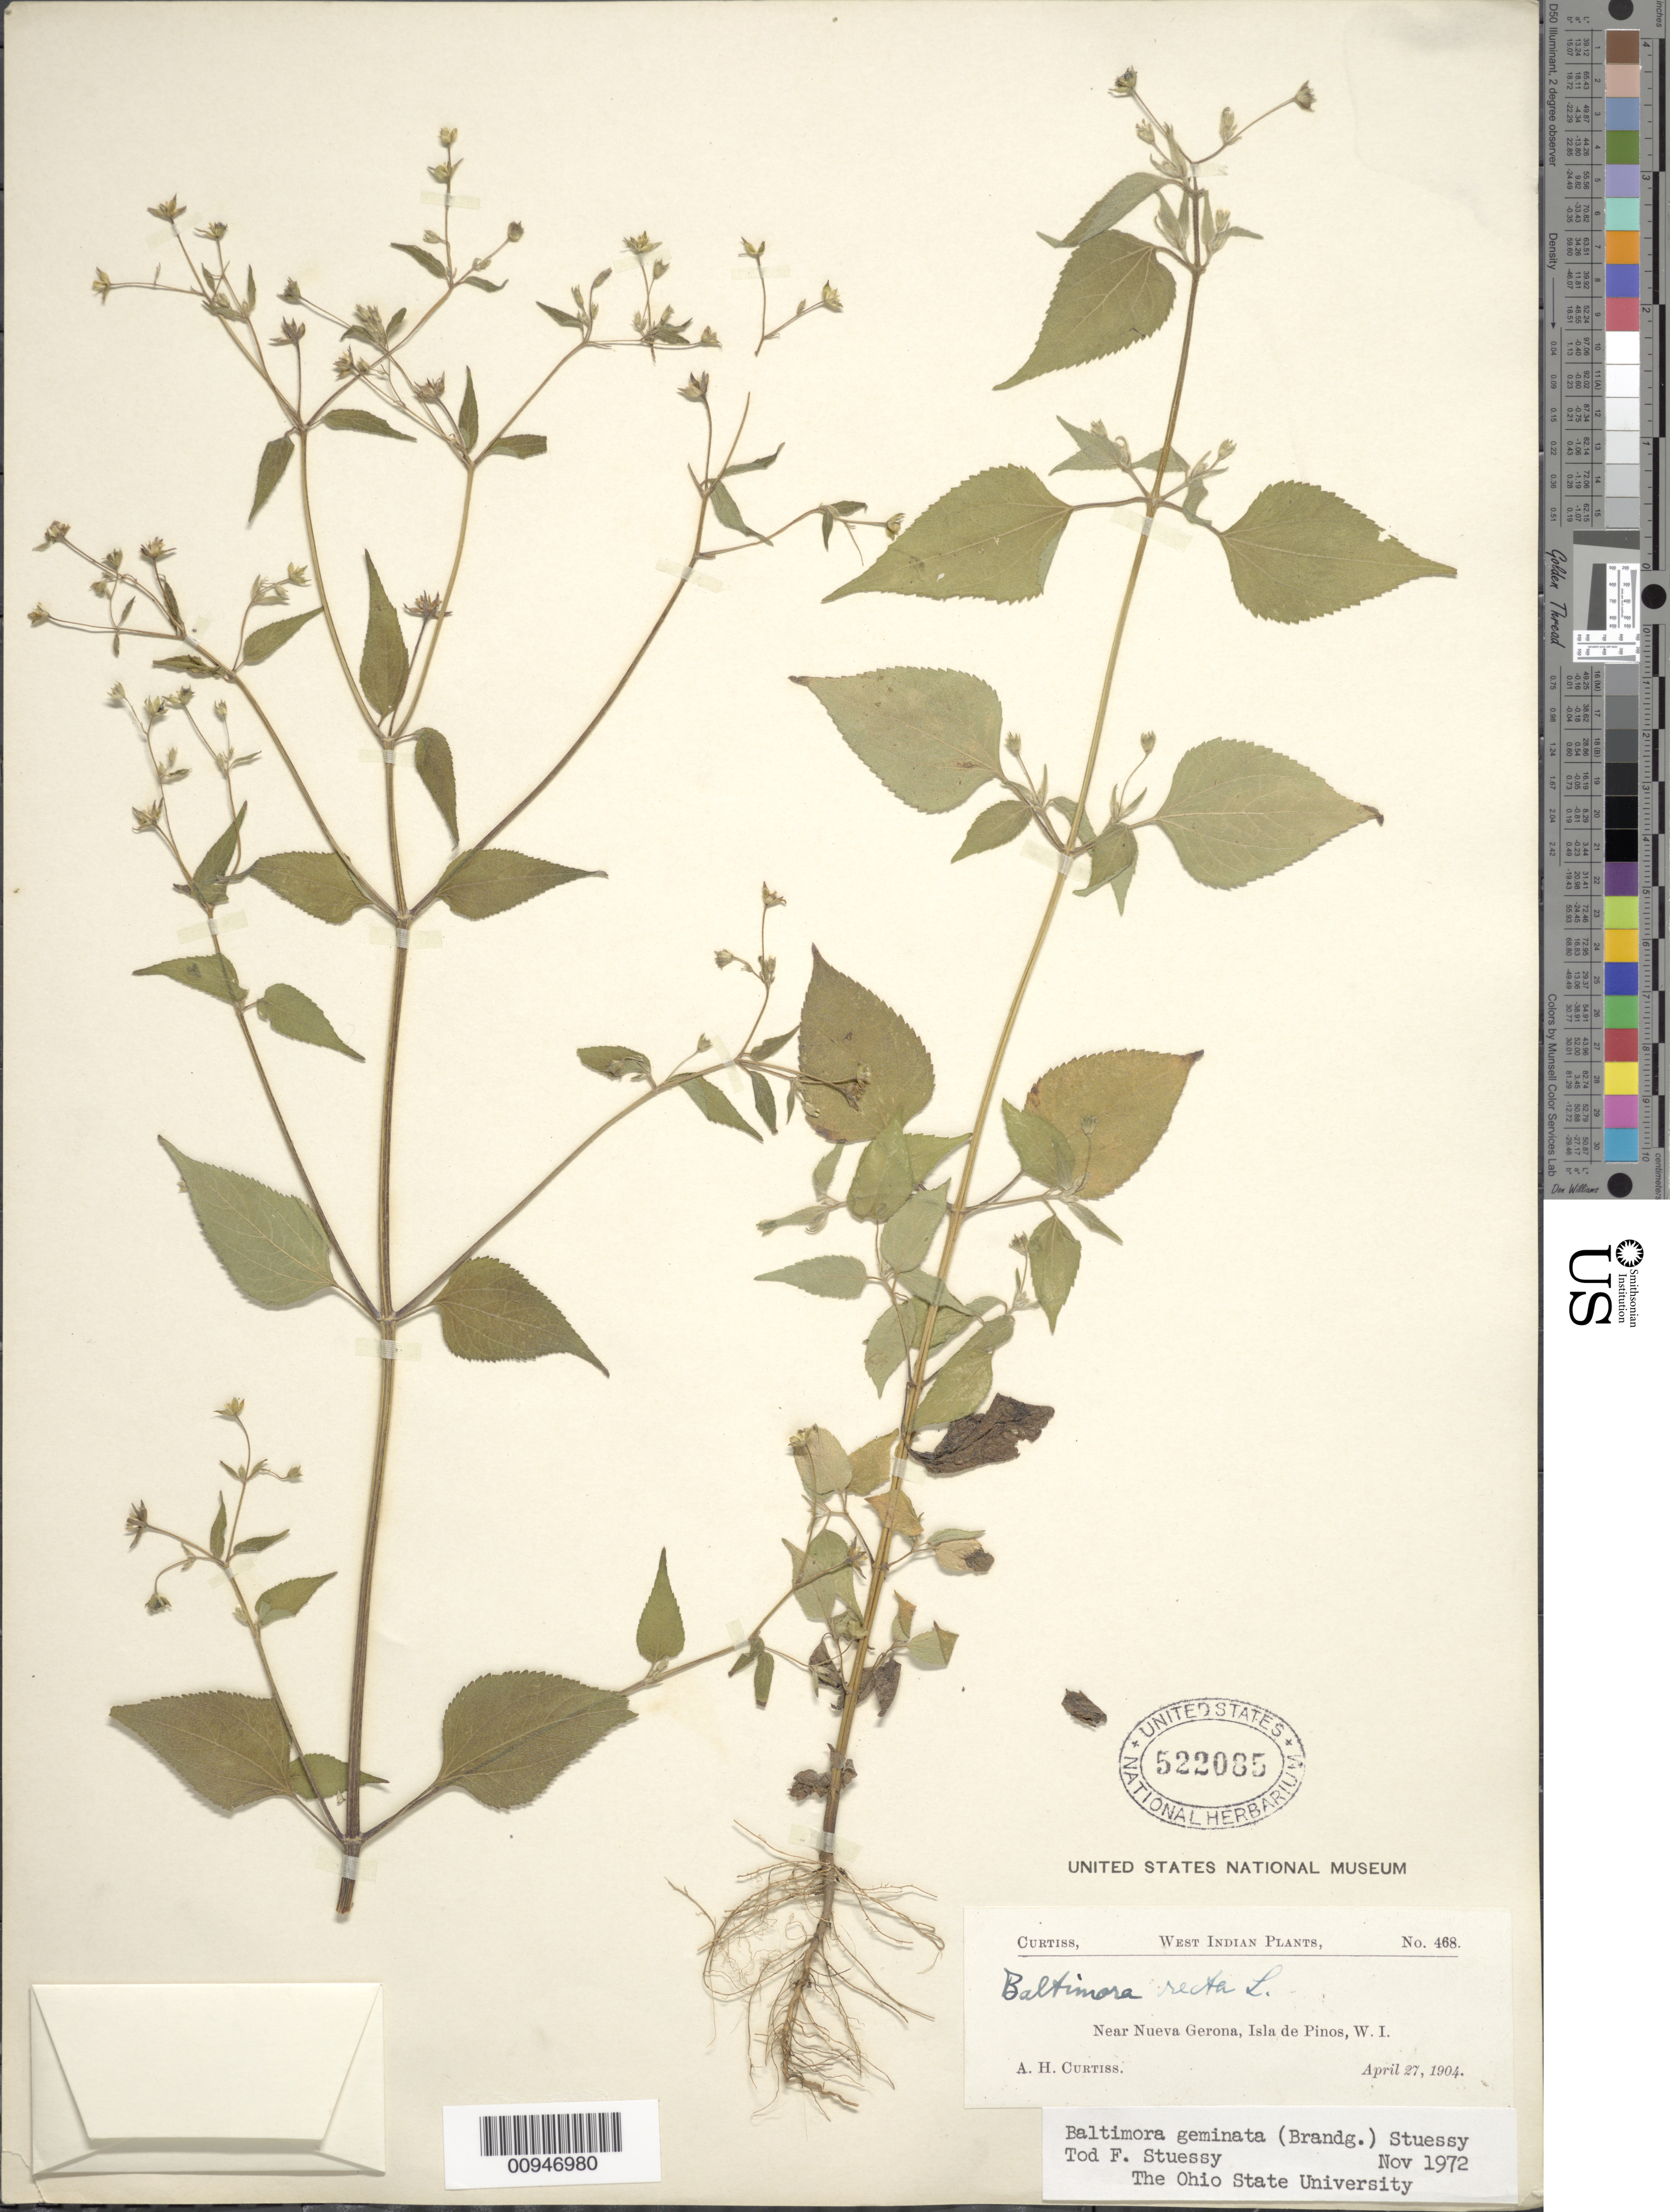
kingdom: Plantae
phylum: Tracheophyta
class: Magnoliopsida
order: Asterales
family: Asteraceae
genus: Baltimora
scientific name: Baltimora geminata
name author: (Brandegee) Stuessy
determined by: Stuessy, T. F.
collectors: A. H. Curtiss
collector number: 468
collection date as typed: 27 Apr 1904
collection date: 1904-04-27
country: Cuba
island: Isla de la Juventud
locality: Nueva Gerona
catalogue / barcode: US 522085